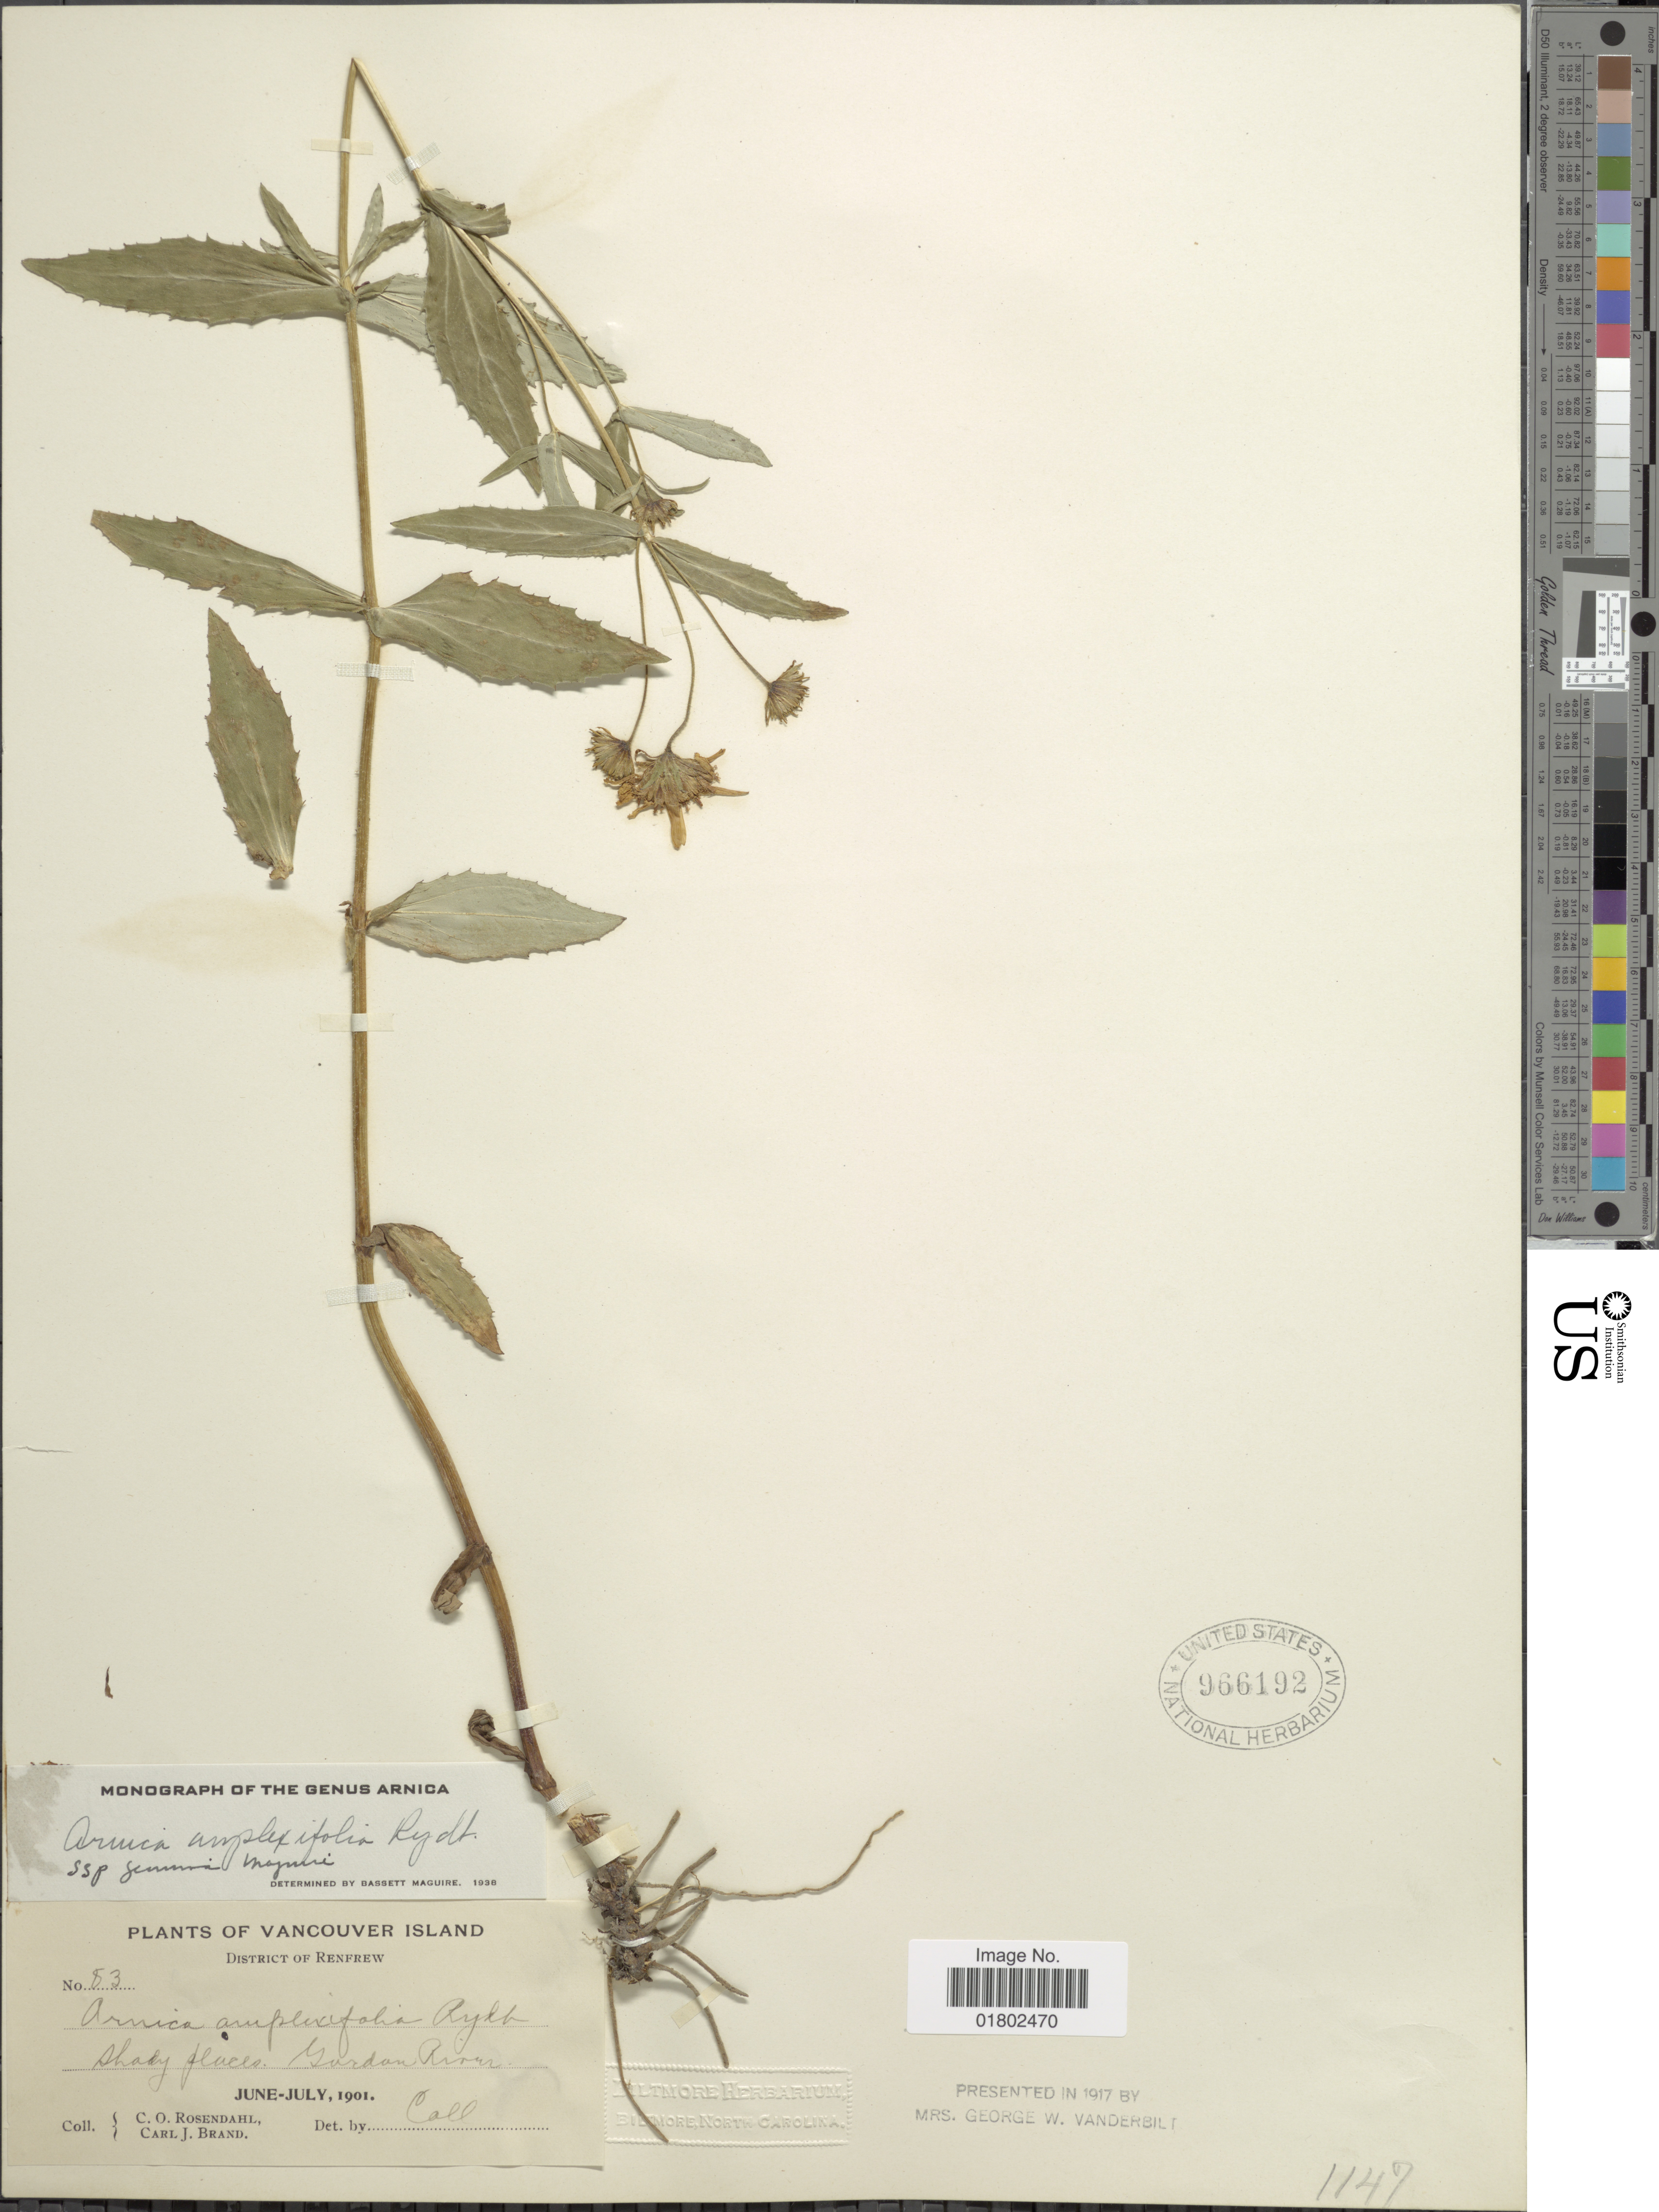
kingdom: Plantae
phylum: Tracheophyta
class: Magnoliopsida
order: Asterales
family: Asteraceae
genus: Arnica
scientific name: Arnica amplexifolia subsp. genuina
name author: Maguire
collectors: C. O. Rosendahl & C. J. Brand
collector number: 83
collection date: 1901-06/1901-07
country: Canada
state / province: British Columbia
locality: Vancouver Island, District of Renfrew, Gordon River.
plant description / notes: Precise locality edit: Corrected "District of Renfew" to "District of Renfrew."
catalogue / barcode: US 966192